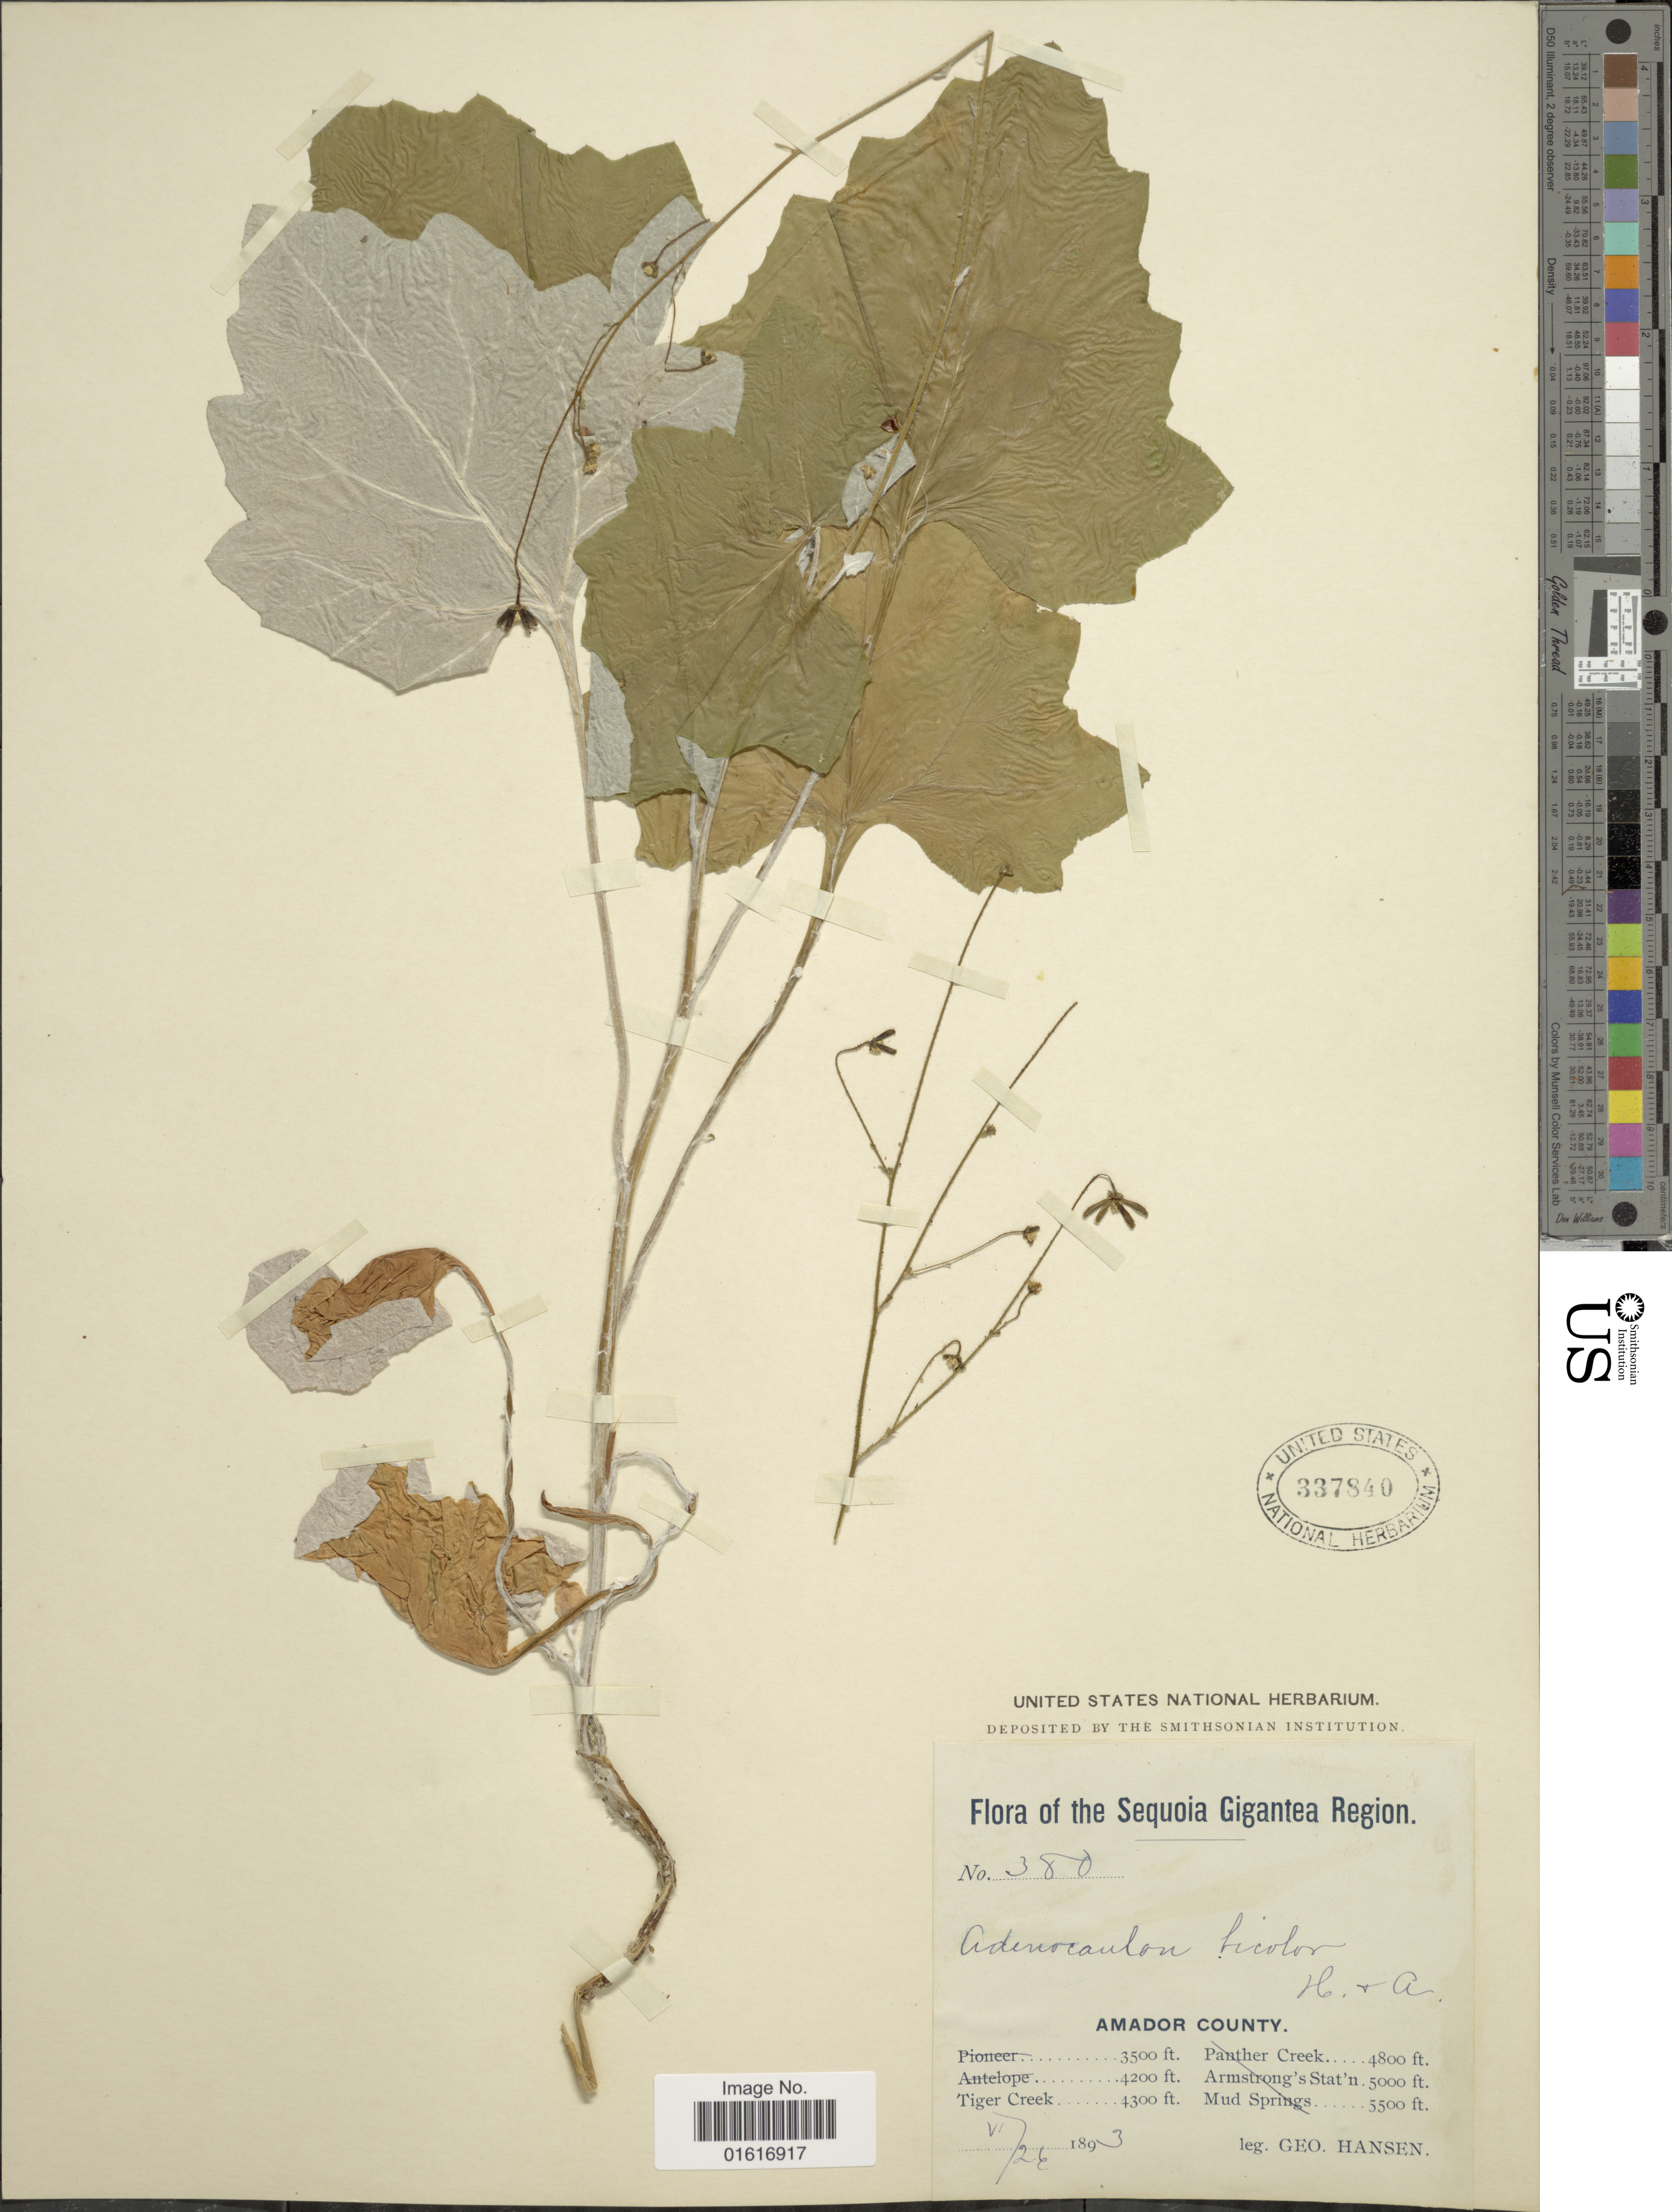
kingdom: Plantae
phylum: Tracheophyta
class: Magnoliopsida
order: Asterales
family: Asteraceae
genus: Adenocaulon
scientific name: Adenocaulon bicolor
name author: Hook.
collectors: G. Hansen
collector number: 380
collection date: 1893-06-26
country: United States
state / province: California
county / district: Amador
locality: Sequoia Gigantea Region, Amador County, Tiger Creek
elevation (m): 1311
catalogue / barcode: US 337840